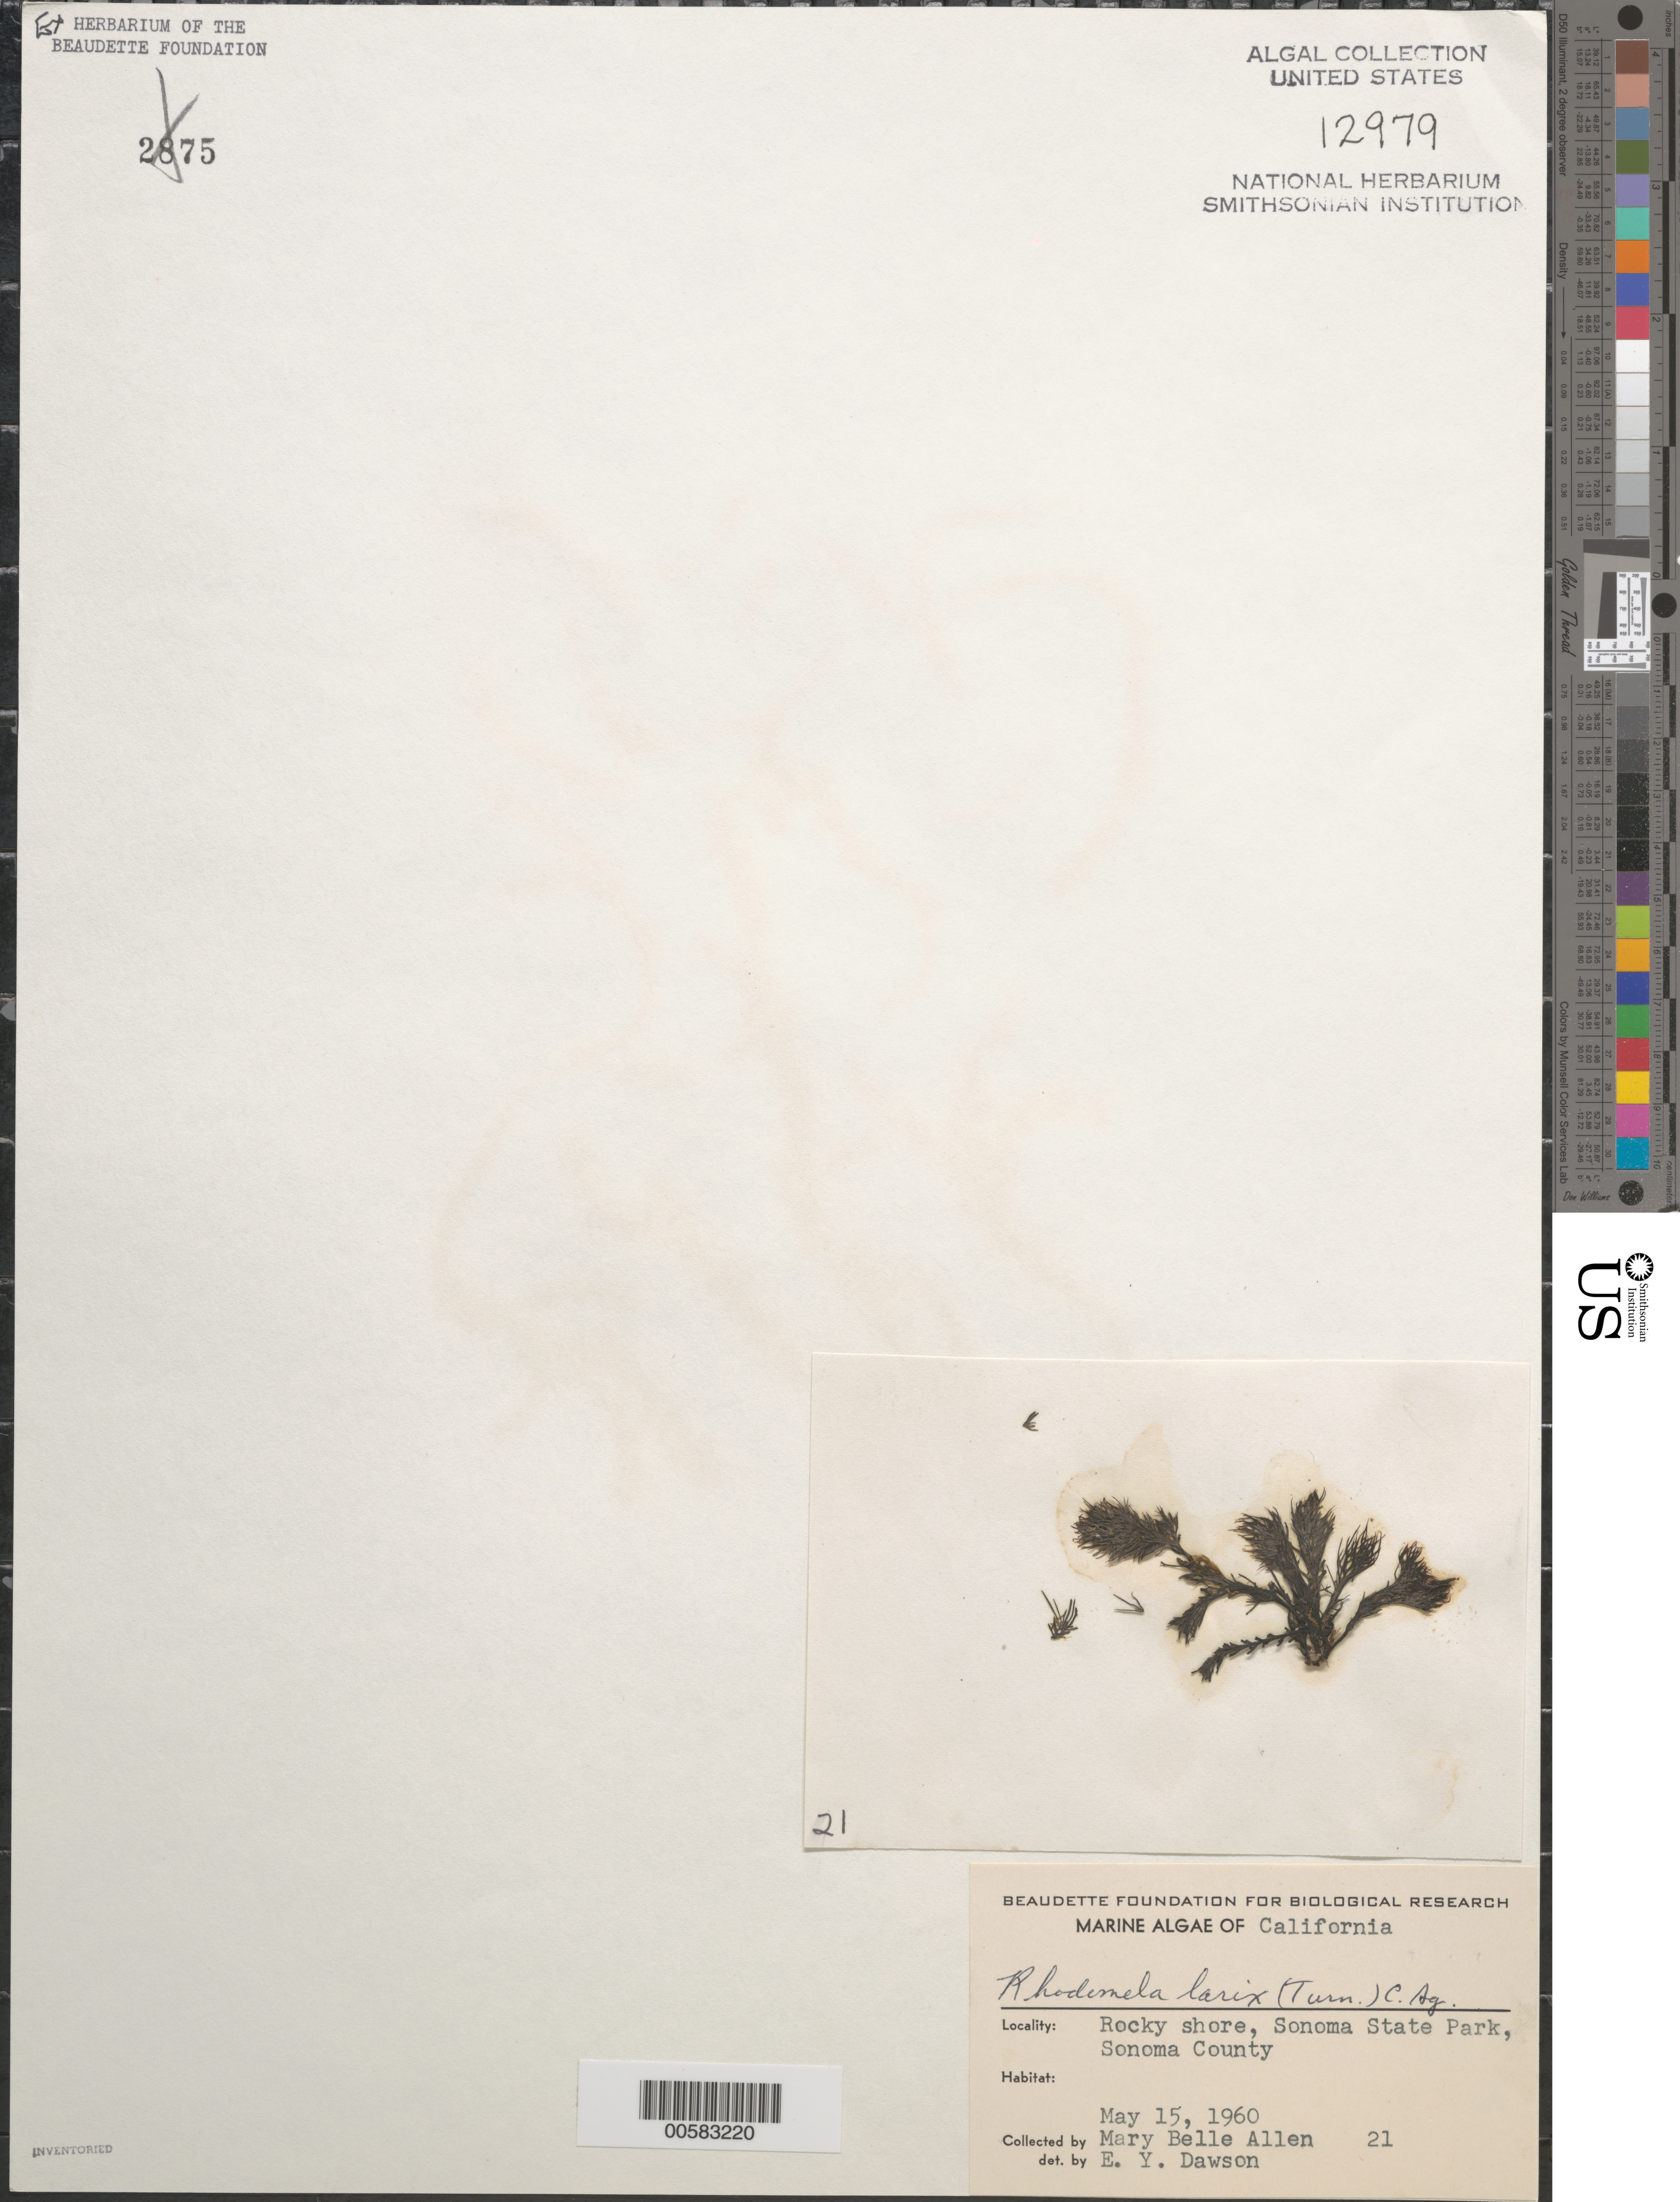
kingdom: Plantae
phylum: Rhodophyta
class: Florideophyceae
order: Ceramiales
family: Rhodomelaceae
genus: Neorhodomela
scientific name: Neorhodomela larix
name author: (Turner) Masuda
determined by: Algae name updating Project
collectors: M. B. Allen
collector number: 21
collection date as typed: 15 May 1960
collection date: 1960-05-15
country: United States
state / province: California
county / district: Sonoma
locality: Sonoma State Park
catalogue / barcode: US 12979